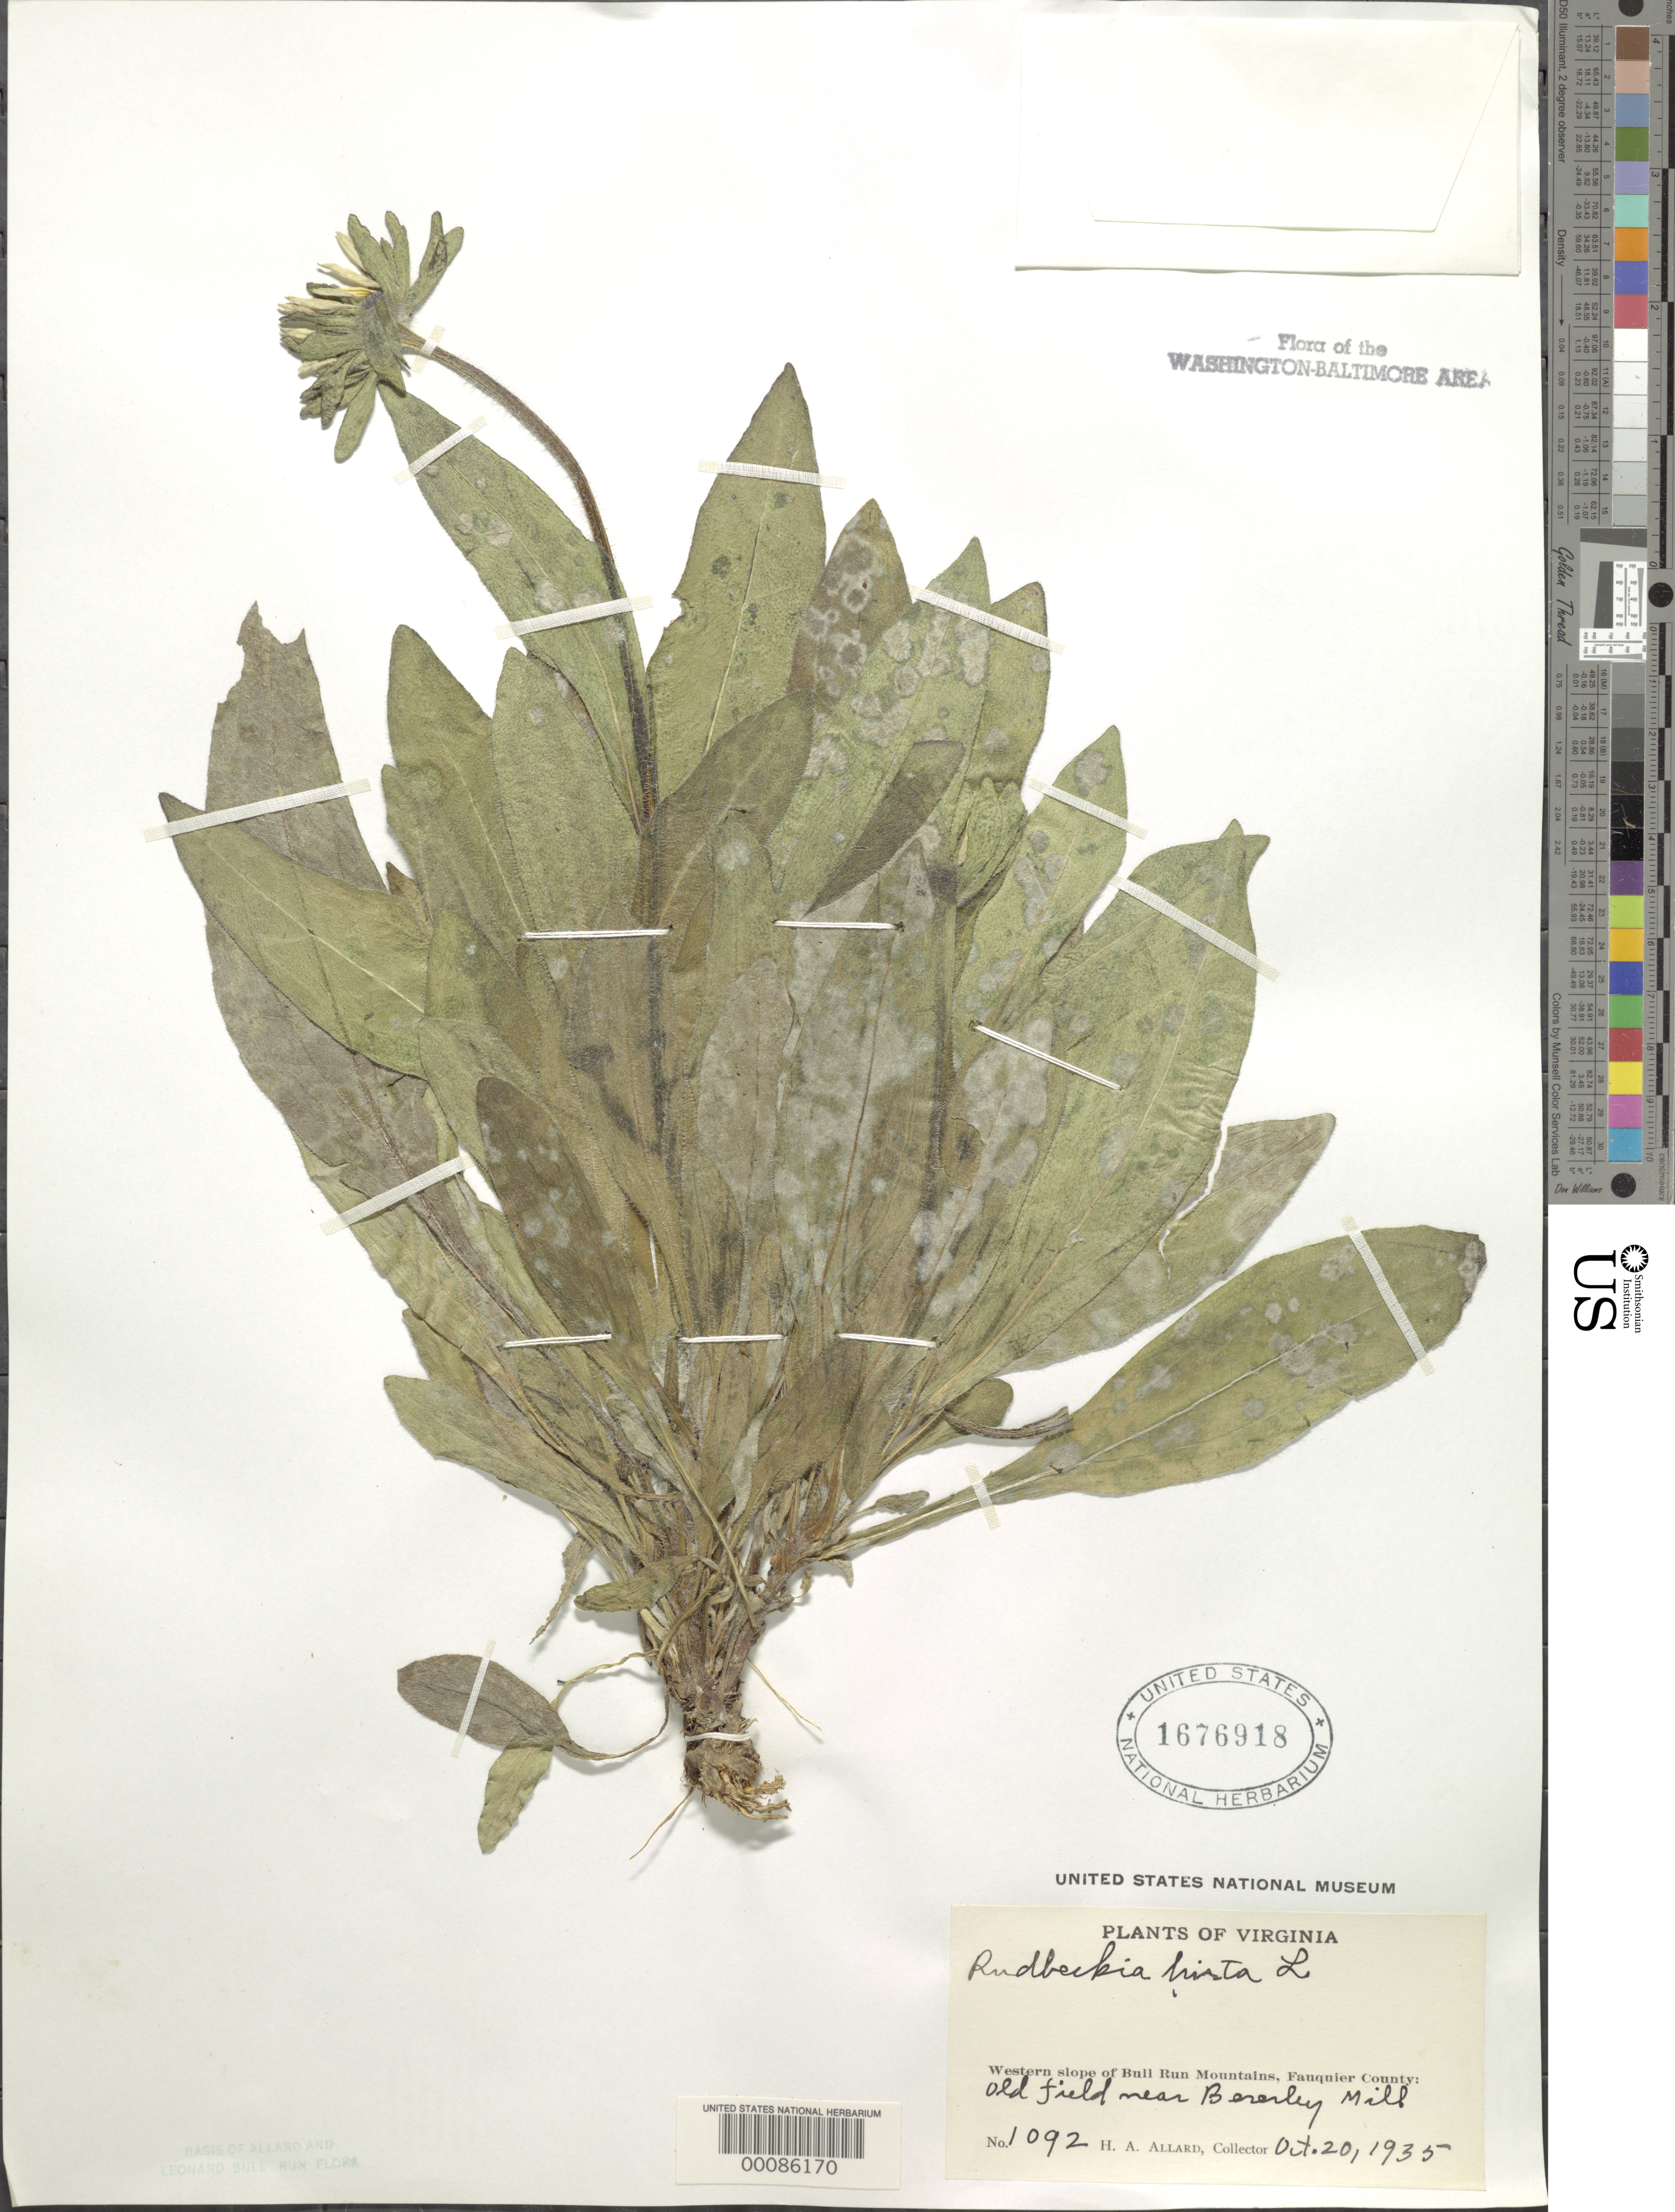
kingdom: Plantae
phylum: Tracheophyta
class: Magnoliopsida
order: Asterales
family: Asteraceae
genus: Rudbeckia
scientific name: Rudbeckia hirta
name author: L.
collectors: H. A. Allard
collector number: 1092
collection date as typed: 20 Oct 1935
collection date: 1935-10-20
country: United States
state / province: Virginia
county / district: Fauquier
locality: Near Beverley Mill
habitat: Old field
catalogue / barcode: US 1676918